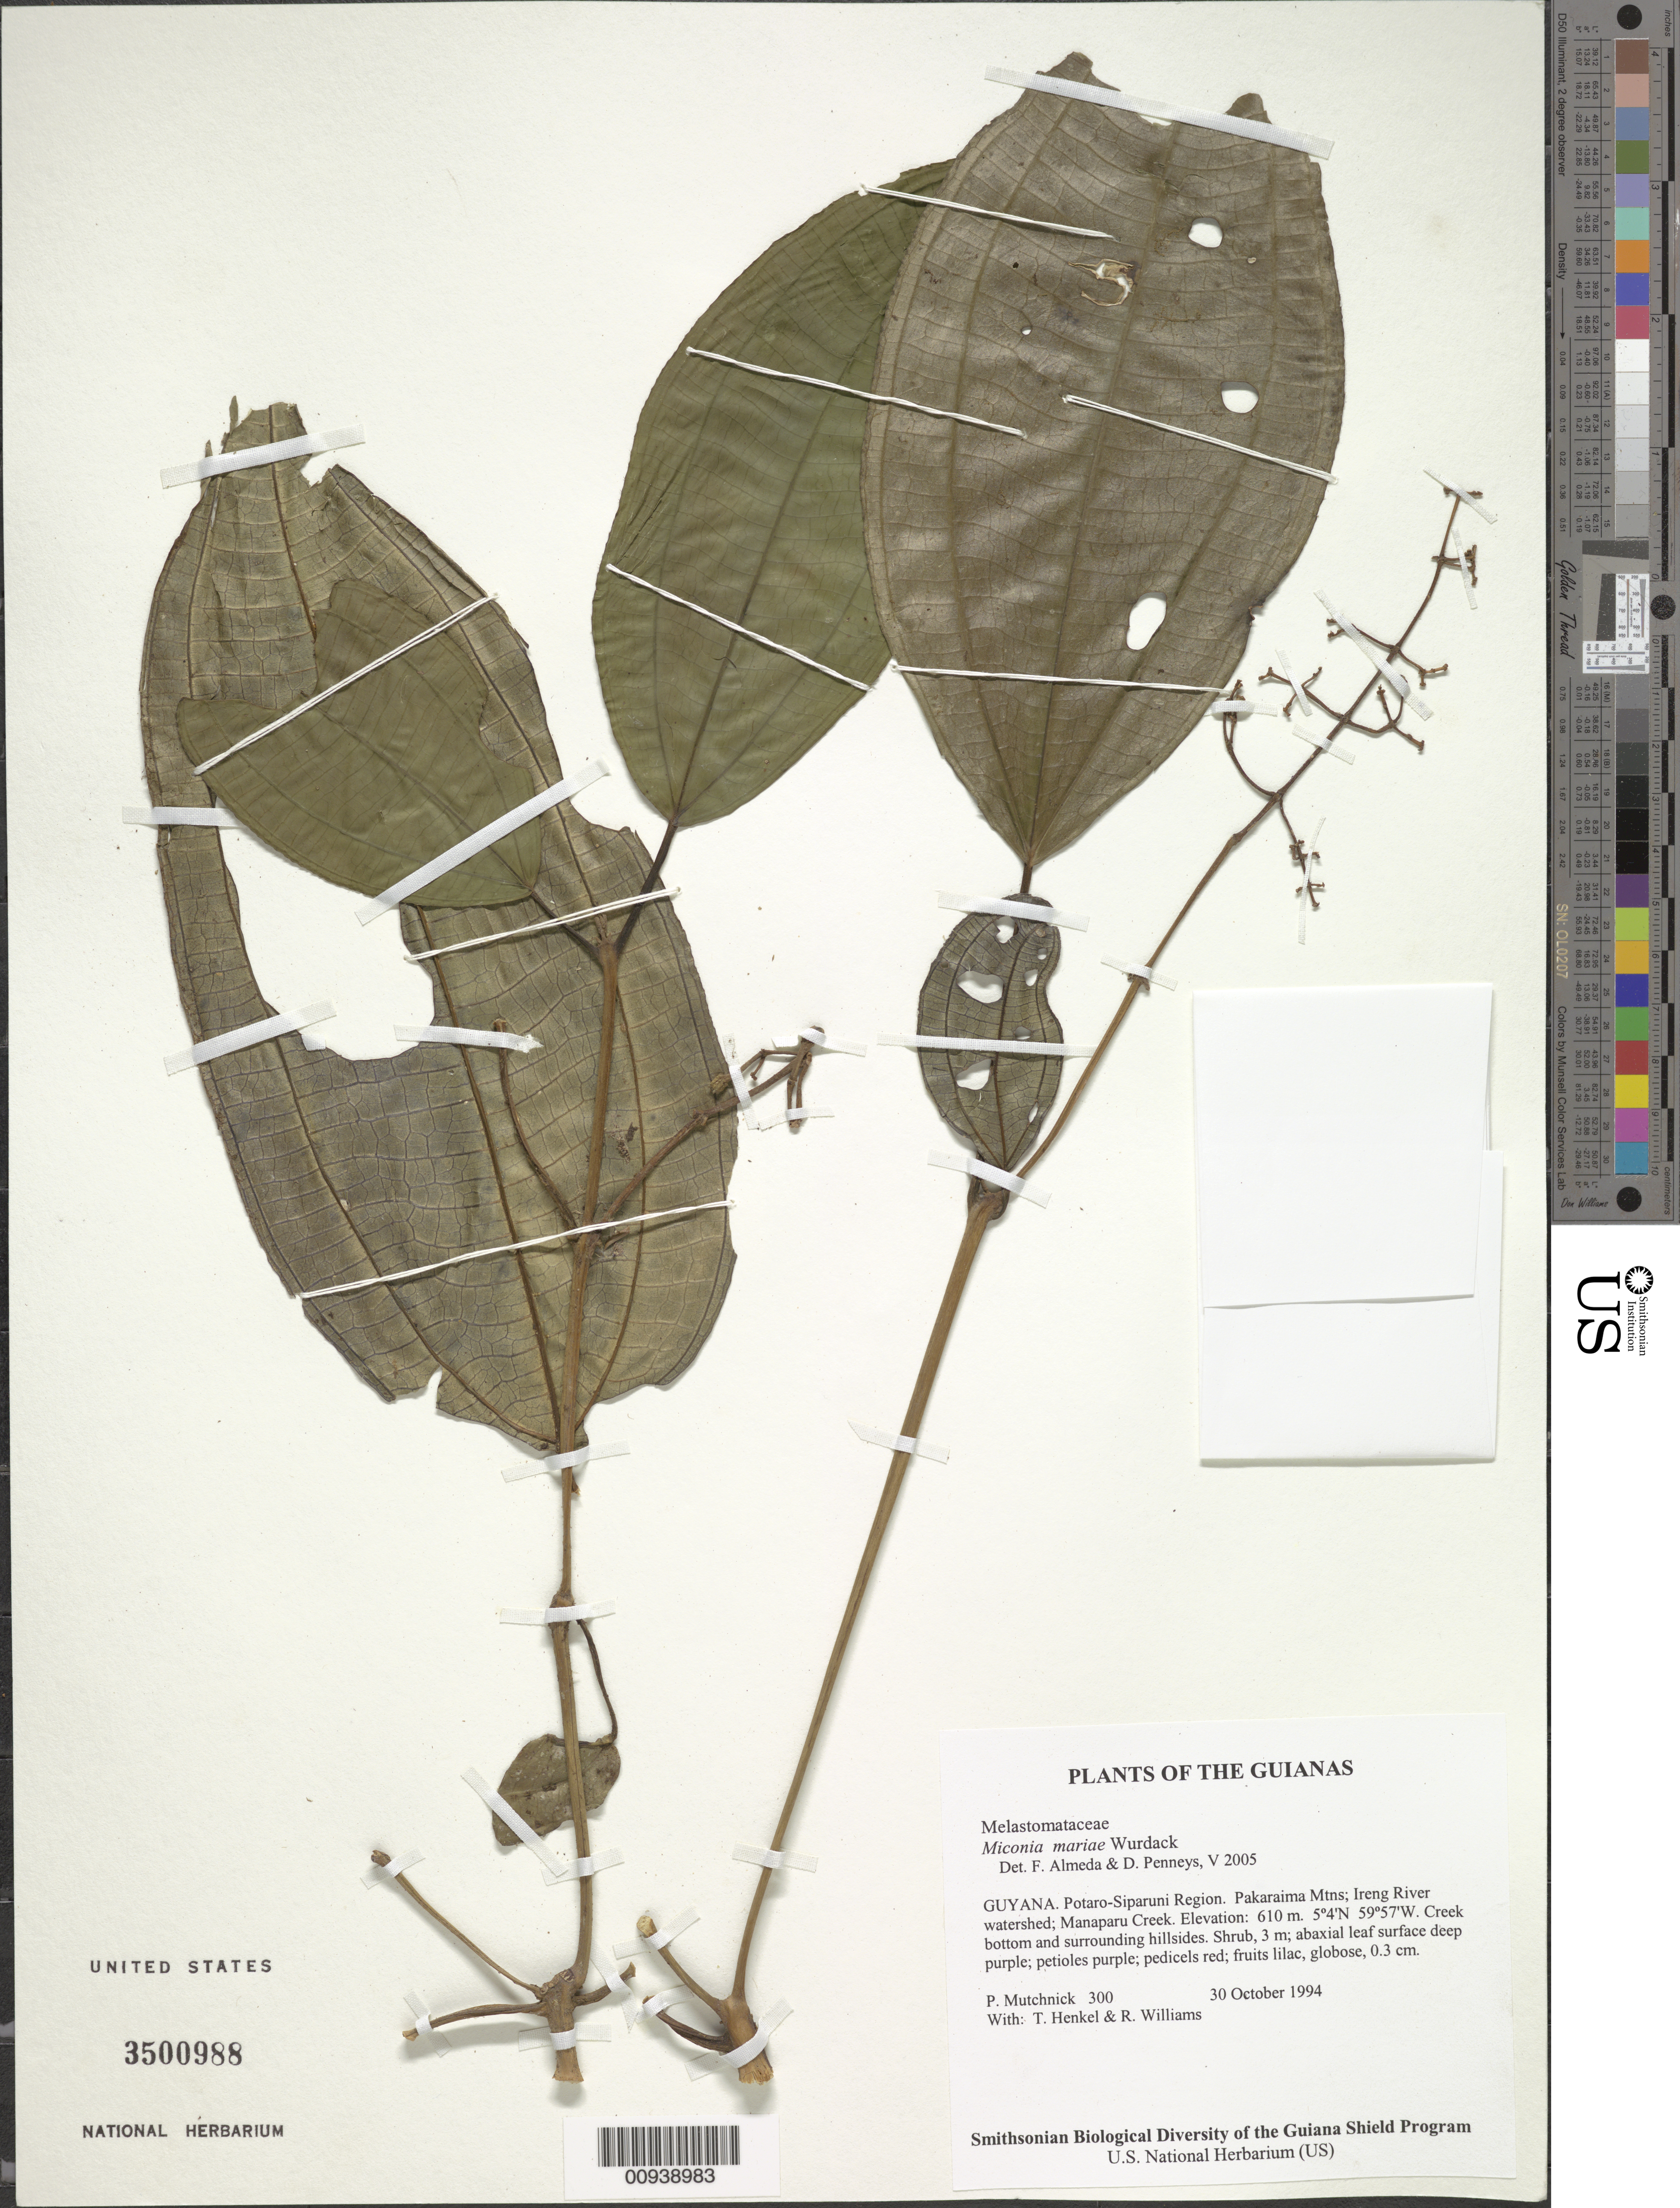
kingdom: Plantae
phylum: Tracheophyta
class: Magnoliopsida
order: Myrtales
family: Melastomataceae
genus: Miconia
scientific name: Miconia mariae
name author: Wurdack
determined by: Almeda, F.; Penneys, D. S.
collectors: P. Mutchnick, T. Henkel & R. Williams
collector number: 300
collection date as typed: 30 October 1994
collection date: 1994-10-30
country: Guyana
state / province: Potaro-Siparuni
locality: Pakaraima Mtns; Ireng River watershed; Manaparu Creek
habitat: Creek bottom and surrounding hillsides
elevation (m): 610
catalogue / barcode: US 3500988